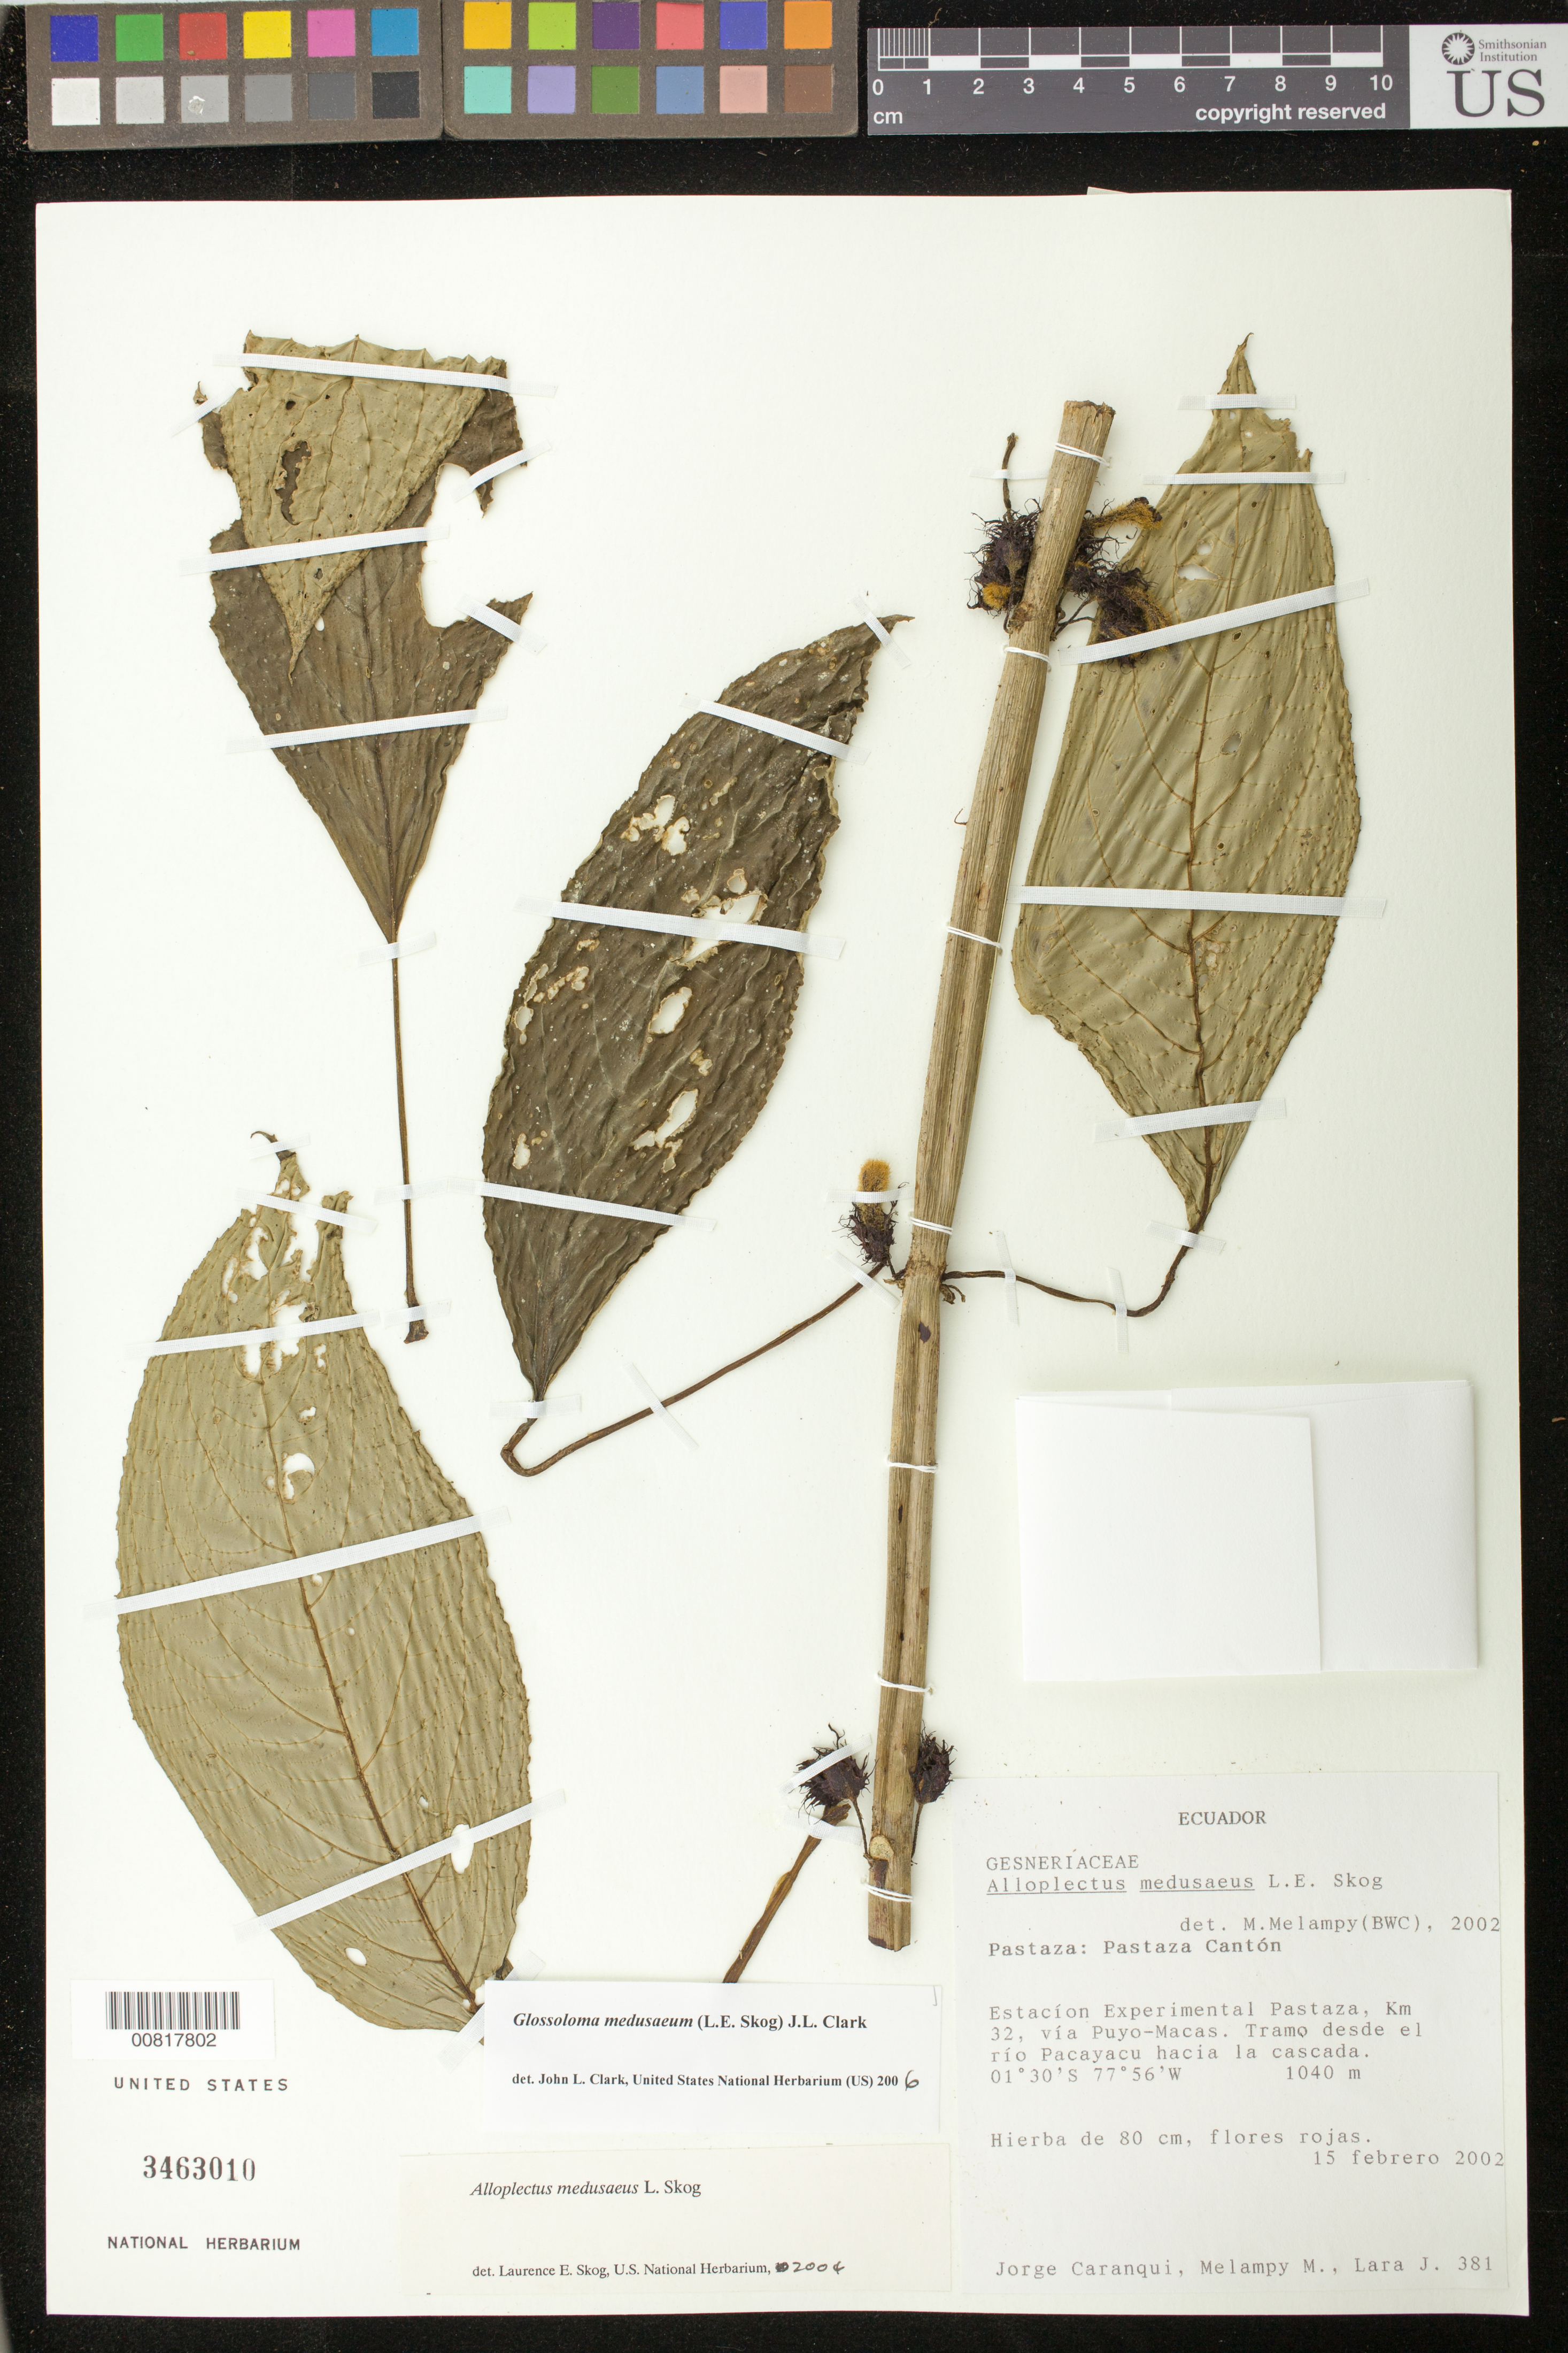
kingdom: Plantae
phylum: Tracheophyta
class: Magnoliopsida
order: Lamiales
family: Gesneriaceae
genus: Glossoloma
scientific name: Glossoloma medusaeum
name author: (L.E. Skog) J.L. Clark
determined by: Clark, J. L., (SEL), The Marie Selby Botanical Garden (UNITED STATES)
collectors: J. Caranqui, M. Melampy & J. Lara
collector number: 381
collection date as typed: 15 Feb 2002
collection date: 2002-02-15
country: Ecuador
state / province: Pastaza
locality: Pastaza Cantón. Estacíon Experimental Pastaza, km 32, vía Puyo-Macas. Tramo desde el río Pacayacu hacia la cascada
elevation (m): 1040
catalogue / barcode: US 3463010